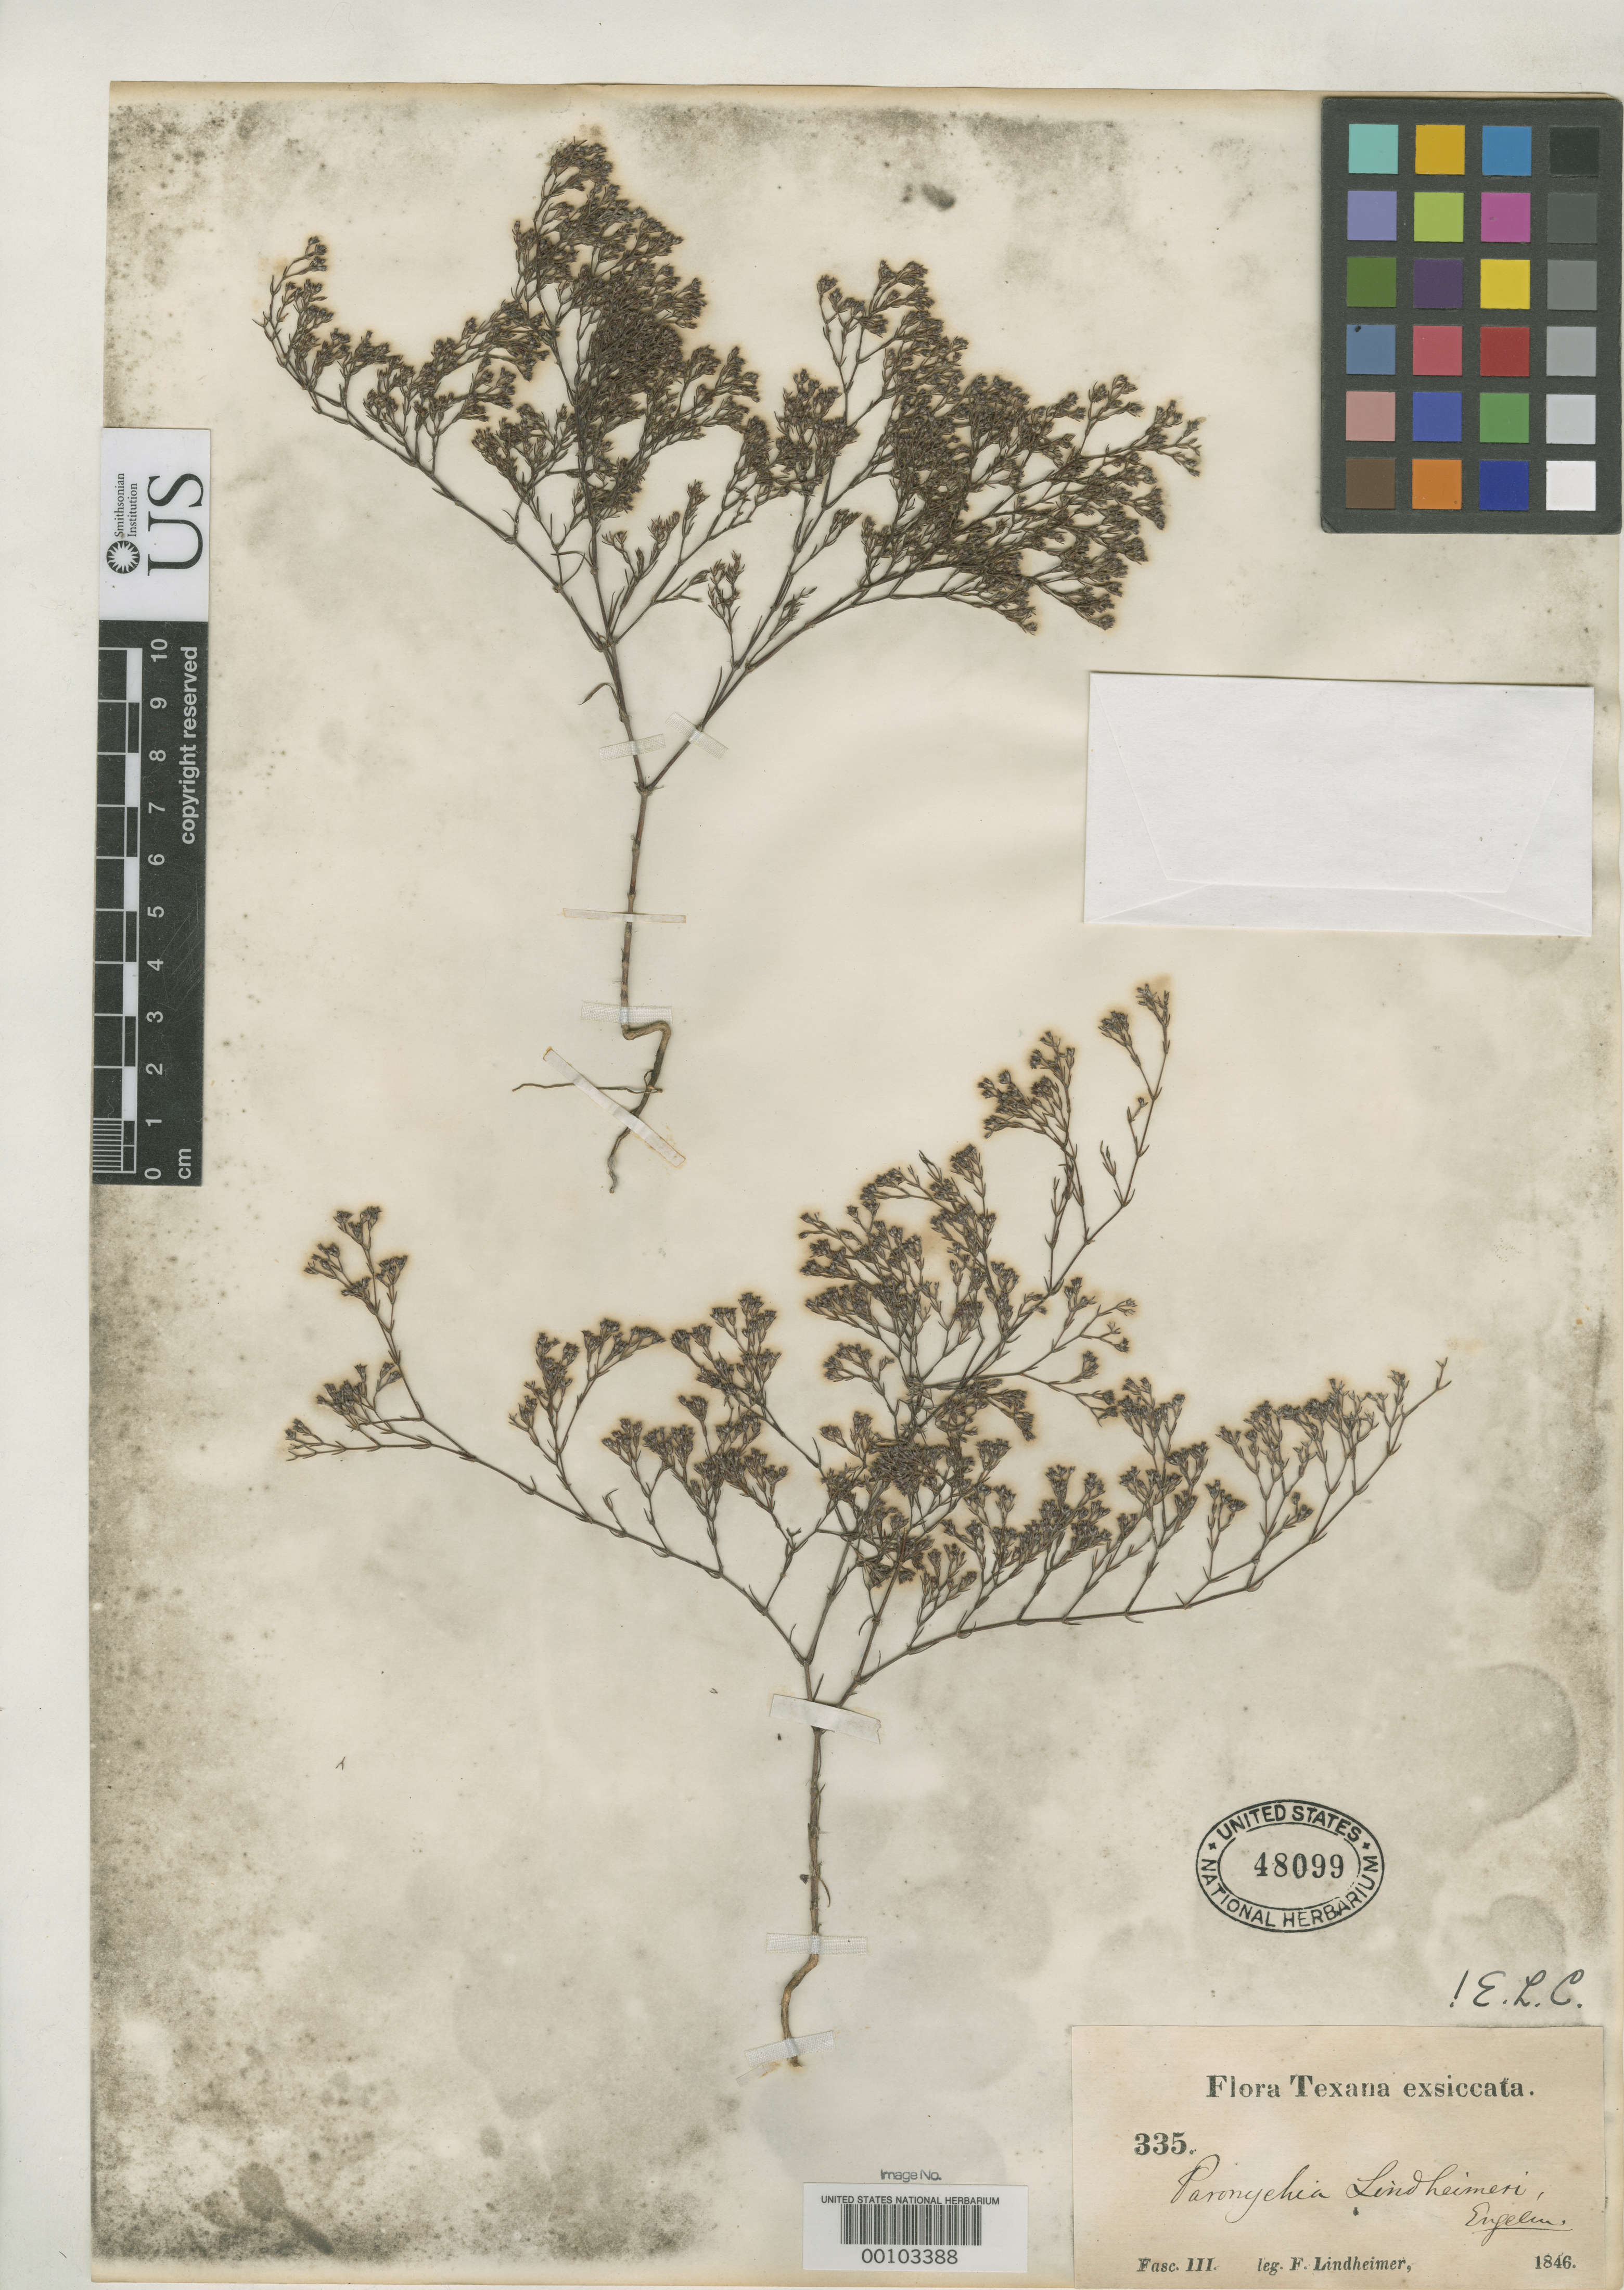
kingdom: Plantae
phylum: Tracheophyta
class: Magnoliopsida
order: Caryophyllales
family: Caryophyllaceae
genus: Paronychia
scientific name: Paronychia lindheimeri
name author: Engelm. ex A. Gray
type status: Isosyntype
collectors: F. J. Lindheimer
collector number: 335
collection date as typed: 1846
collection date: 1846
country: United States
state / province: Texas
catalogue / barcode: US 48099